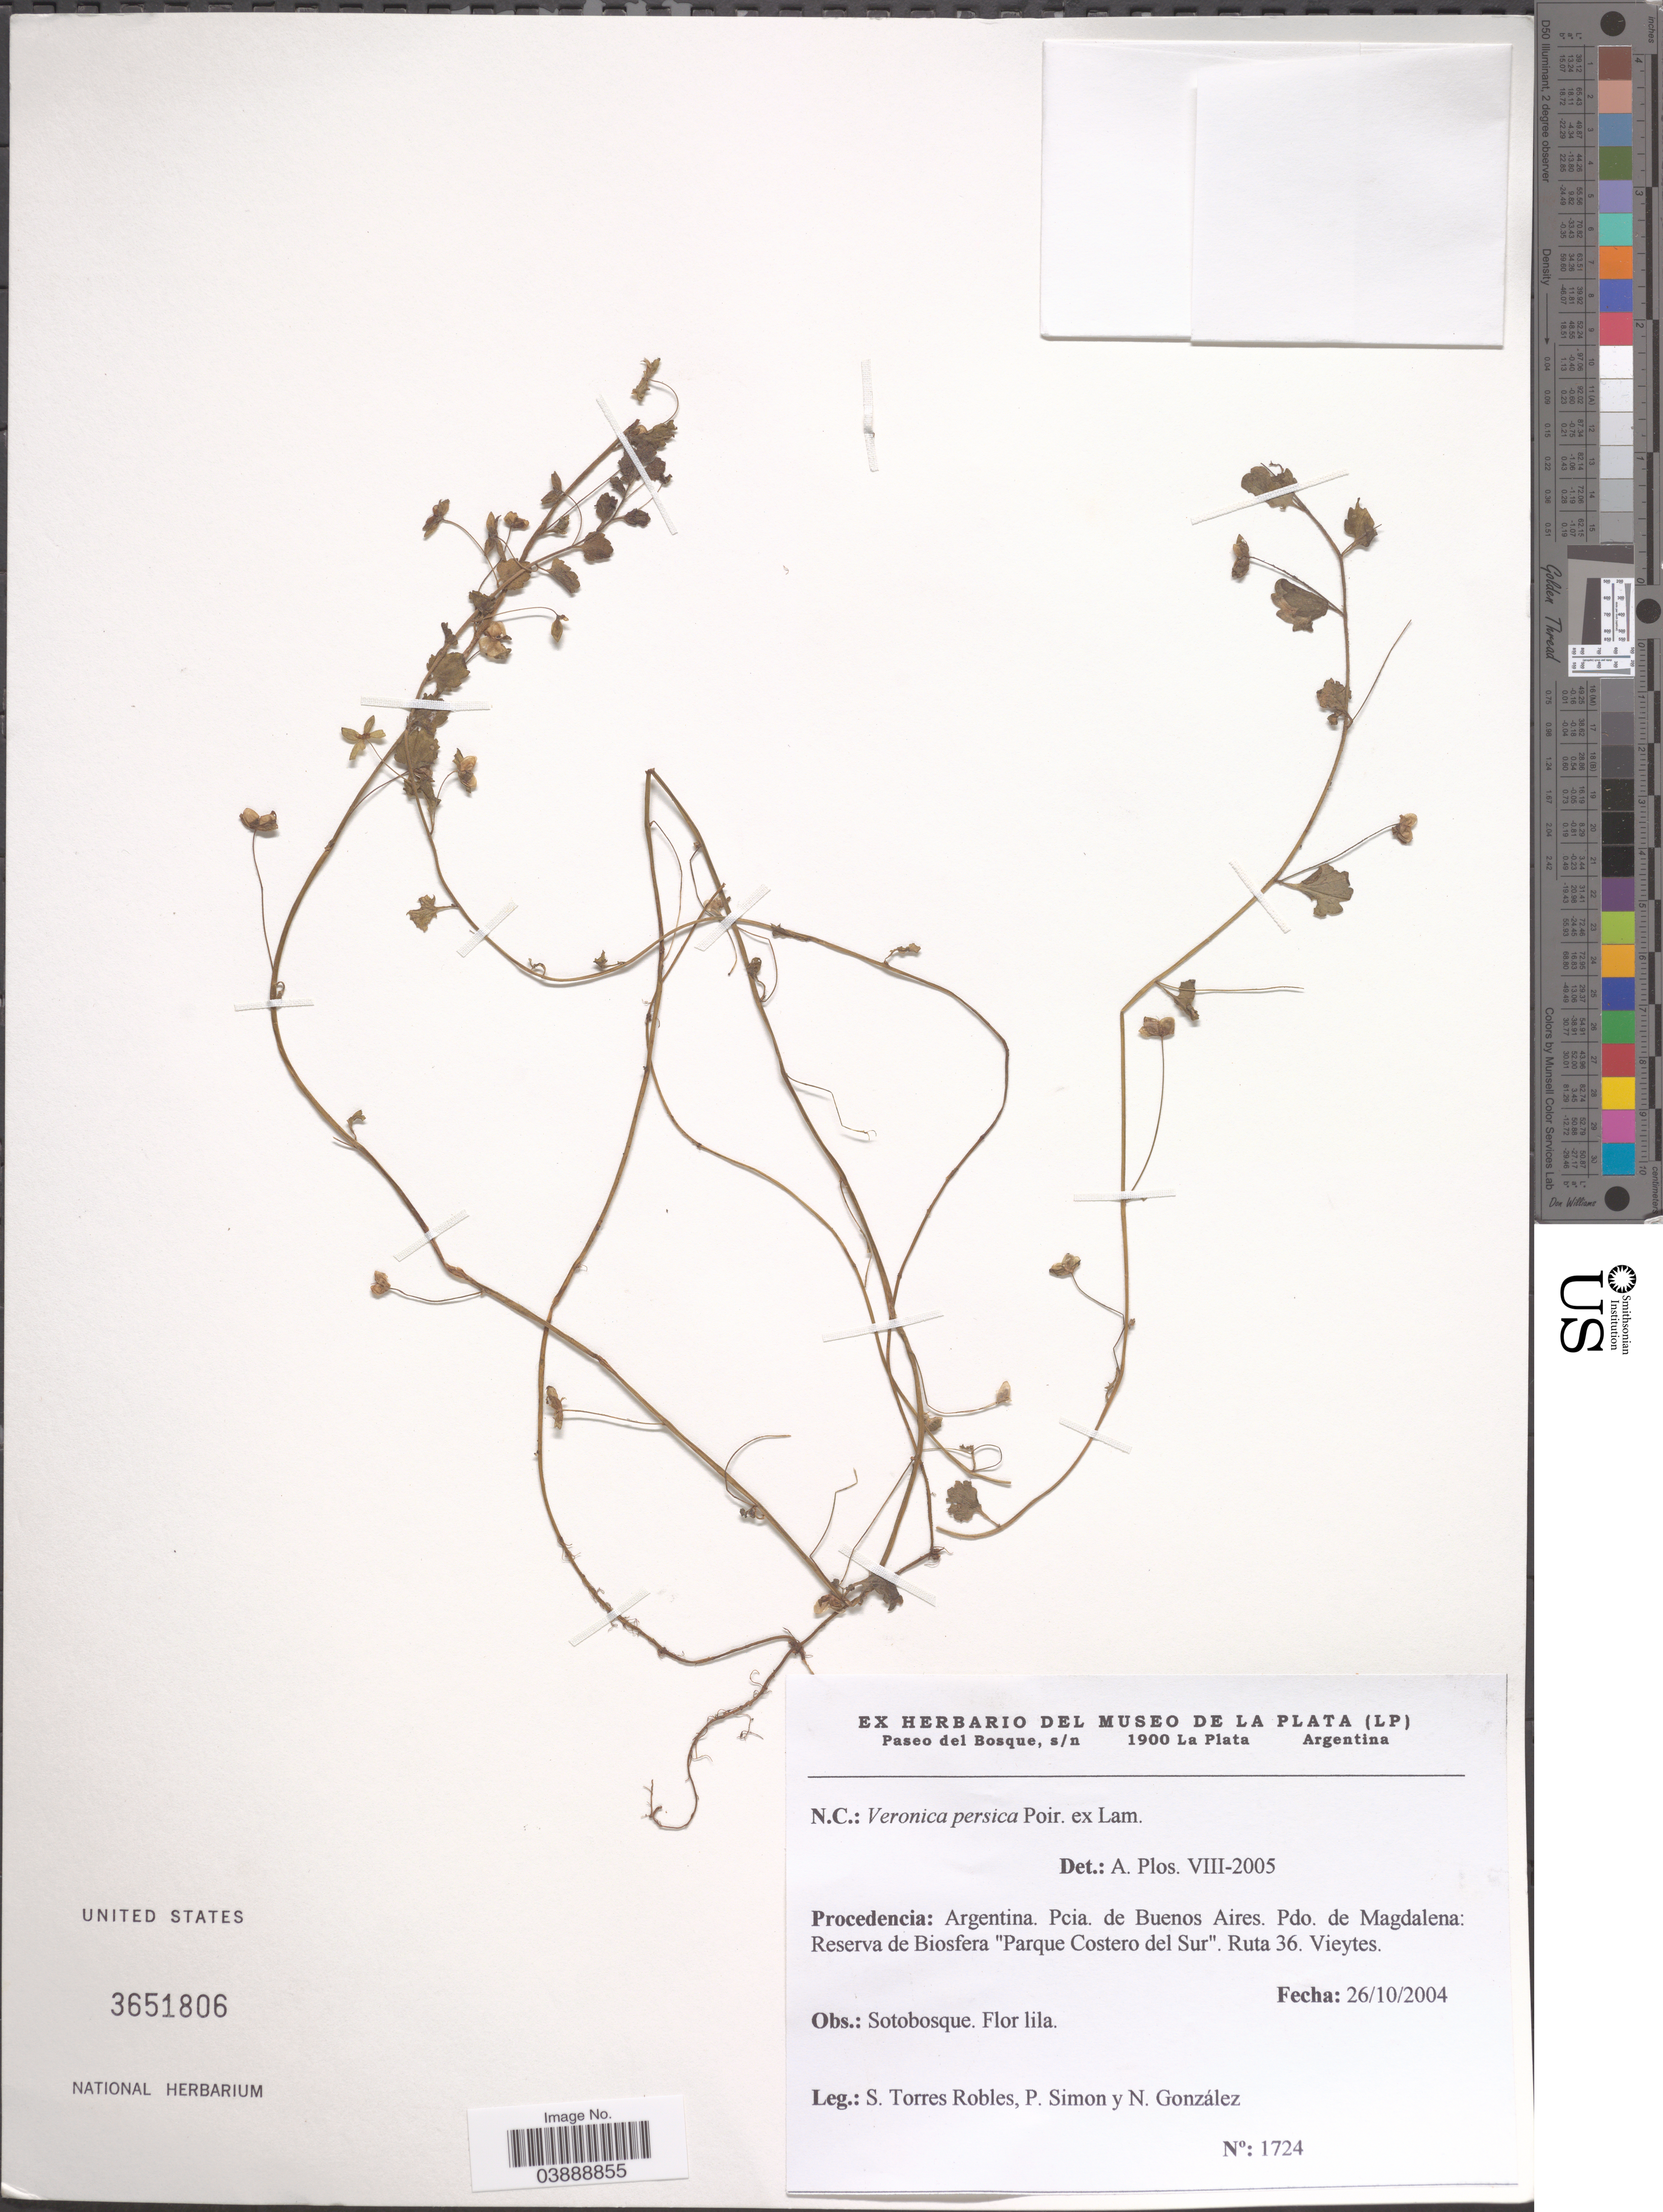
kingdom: Plantae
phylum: Tracheophyta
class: Magnoliopsida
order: Lamiales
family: Plantaginaceae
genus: Veronica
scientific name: Veronica persica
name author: Poir.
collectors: S. Torres Robles, P. Simon & N. Gonzalez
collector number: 1724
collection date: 2004-10-26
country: Argentina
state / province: Buenos Aires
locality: Pcia. de Buenos Aires. Pdo. de Magdalena: Reserva de Biosfera "Parque Costero del Sur". Ruta 36. Vieytas.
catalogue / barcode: US 3651806